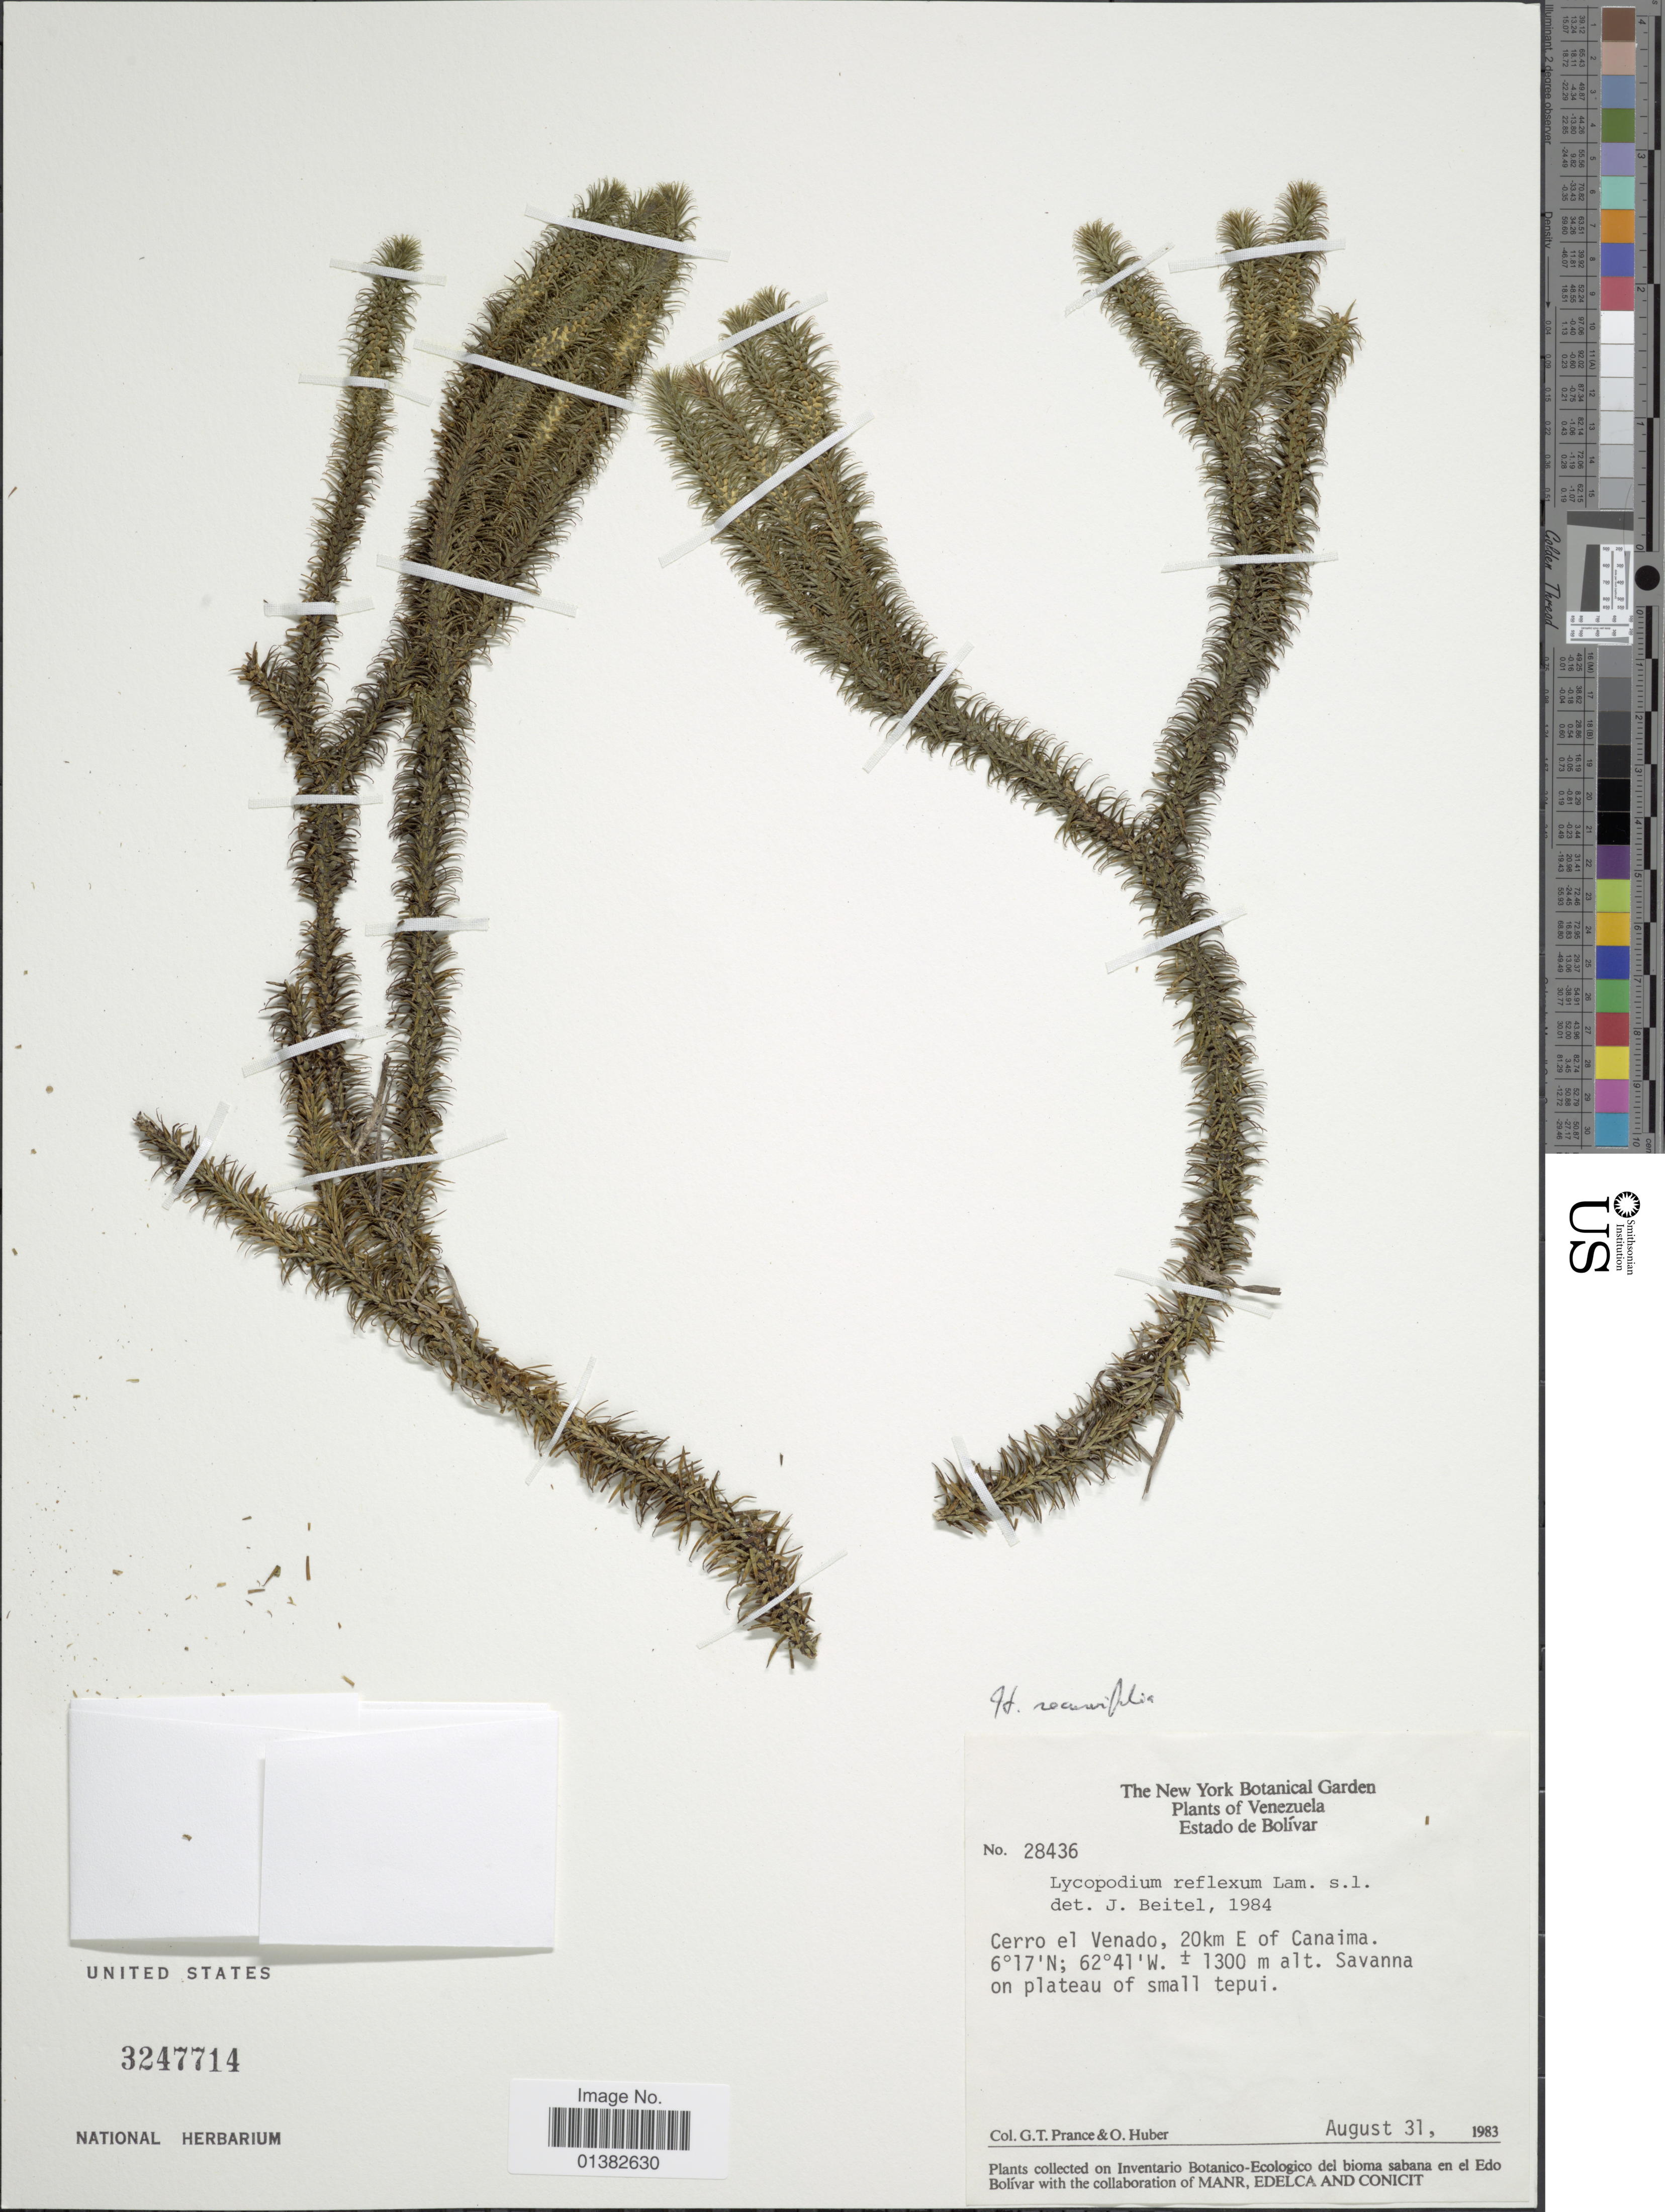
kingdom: Plantae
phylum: Tracheophyta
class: Lycopodiopsida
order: Lycopodiales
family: Lycopodiaceae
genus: Phlegmariurus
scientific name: Phlegmariurus recurvifolius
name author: (Rolleri) B. Øllg.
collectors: G. T. Prance & O. Huber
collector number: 28436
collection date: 1983-08-31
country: Venezuela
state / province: Bolivar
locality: Cerro El Venado, 20km E of Canaima. Savanna on plateau of small tepui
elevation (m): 1300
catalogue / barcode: US 3247714